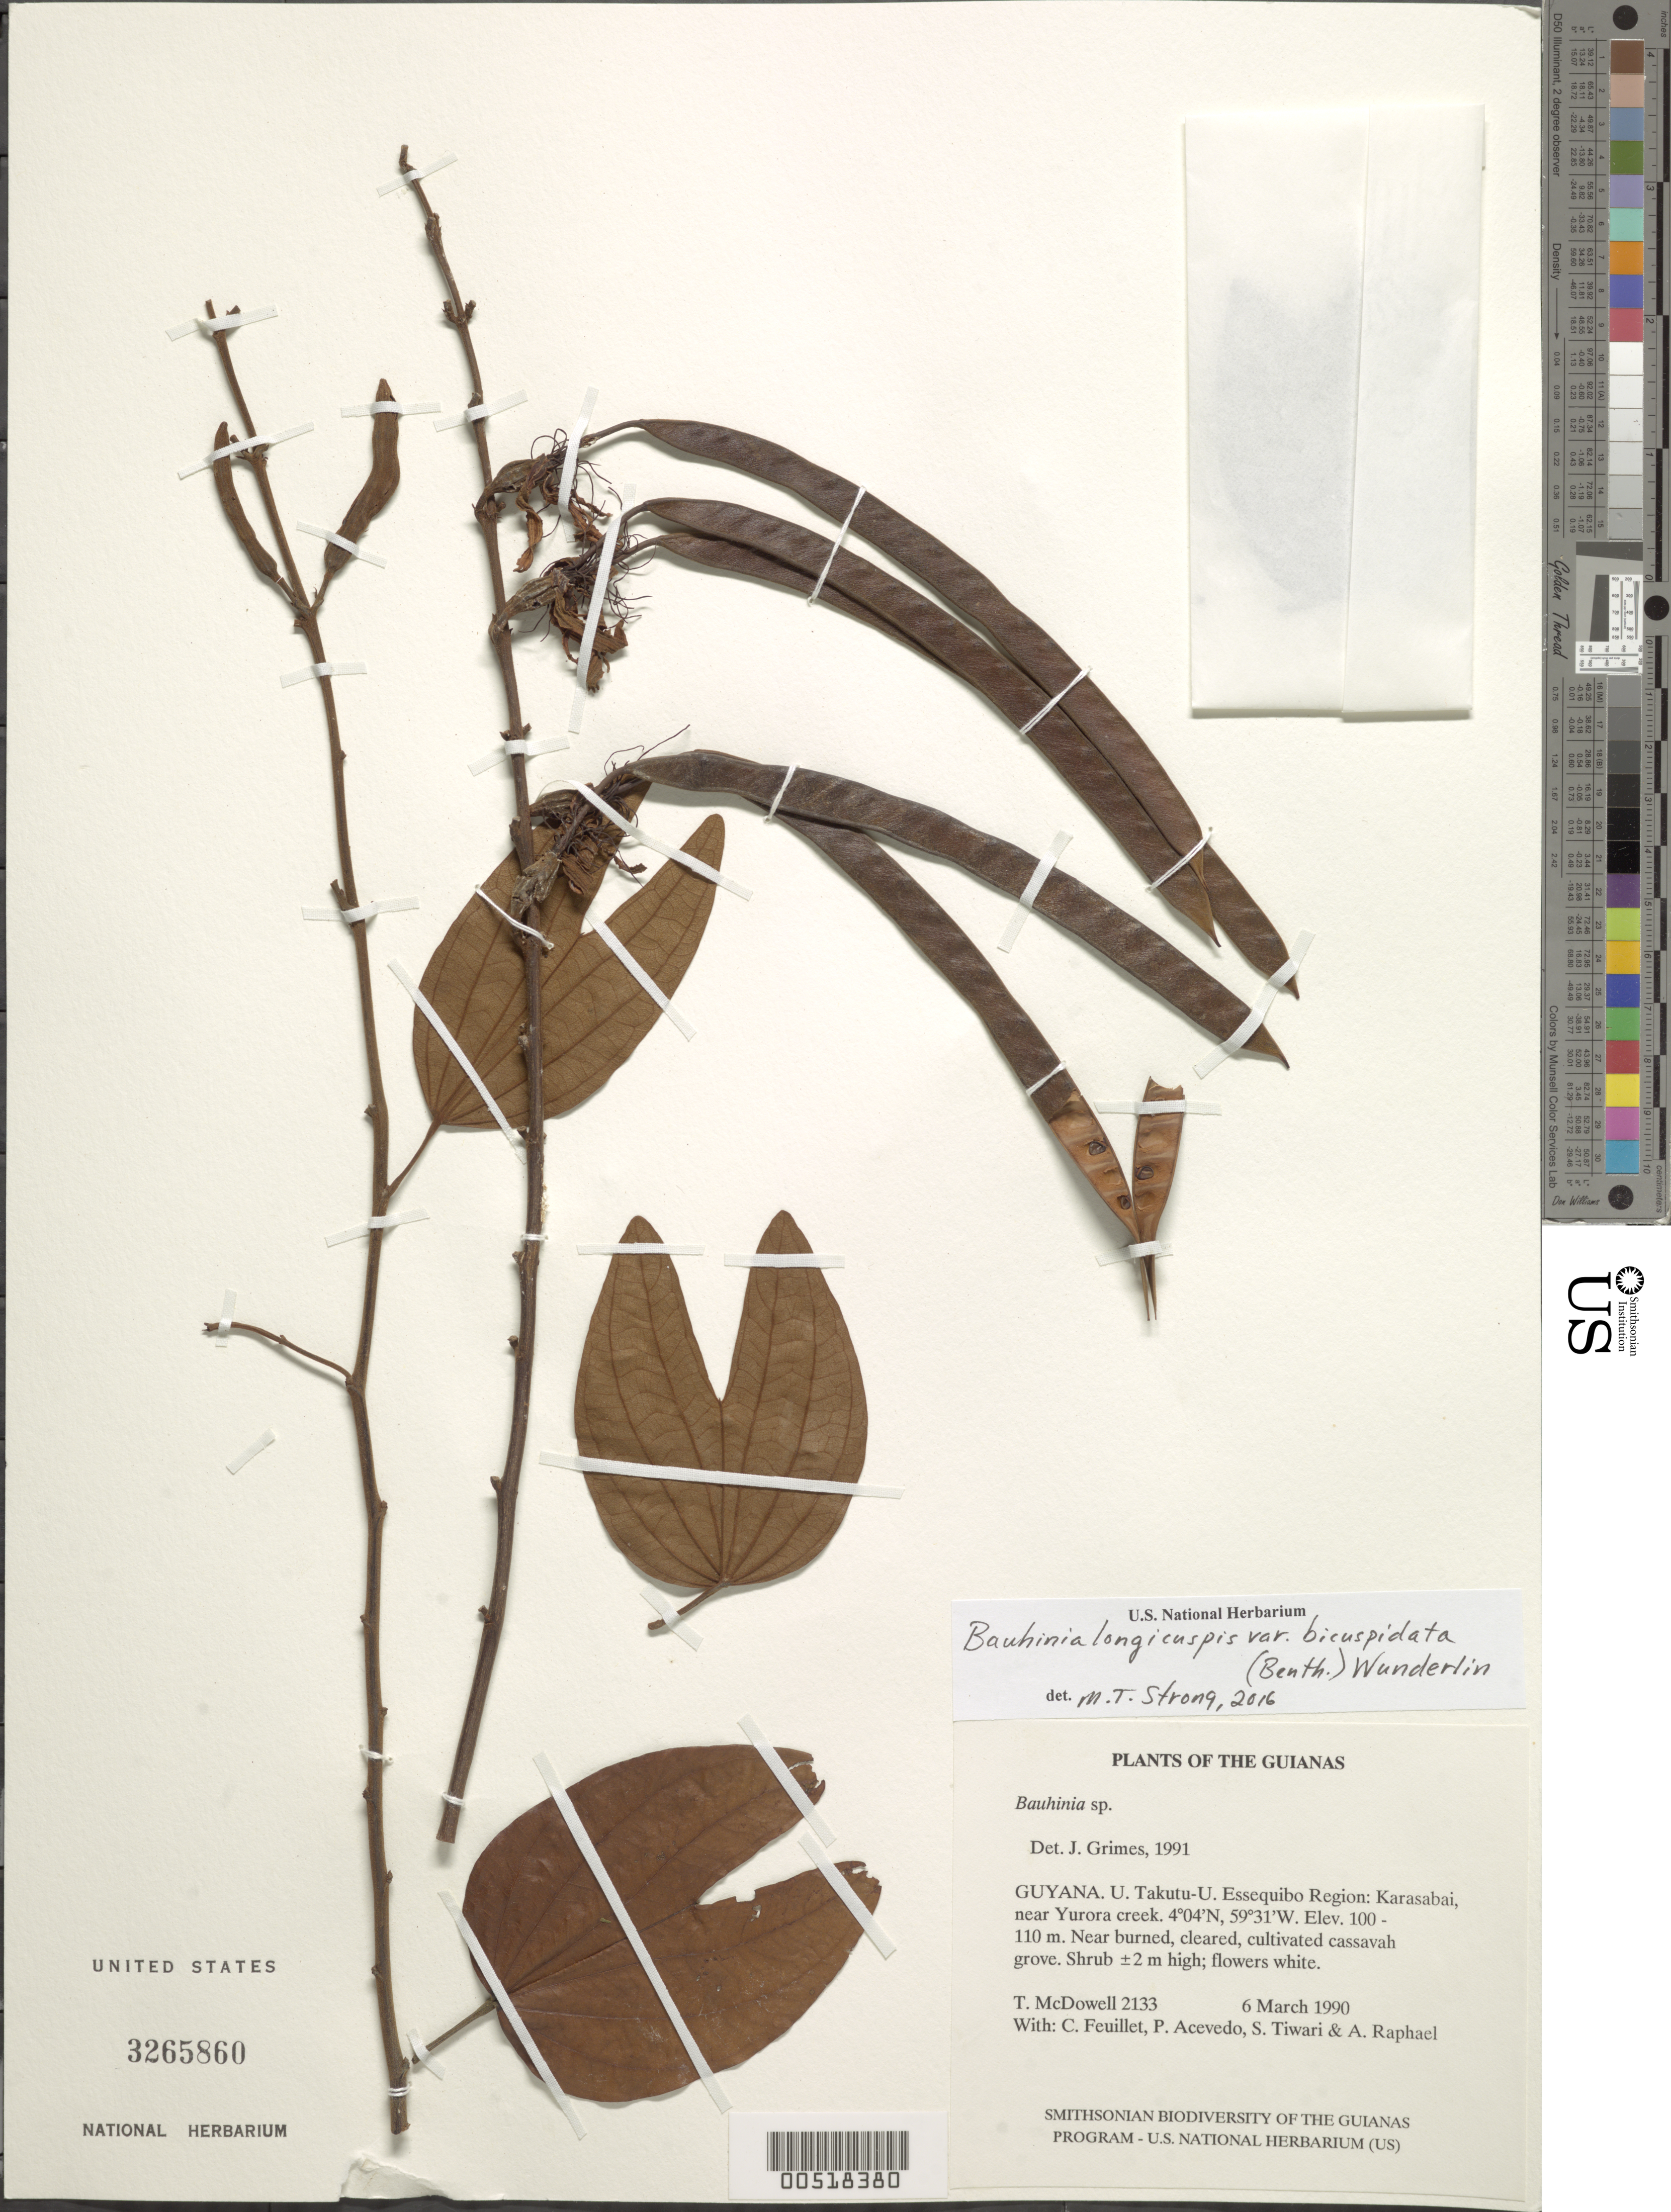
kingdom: Plantae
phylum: Tracheophyta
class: Magnoliopsida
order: Fabales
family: Fabaceae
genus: Bauhinia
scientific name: Bauhinia longicuspis var. bicuspidata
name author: (Benth.) Wunderlin ex G.P. Lewis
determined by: Strong, M. T., (US), Smithsonian Institution - National Museum of Natural History (UNITED STATES)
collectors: T. McDowell, C. Feuillet, P. Acevedo-Rodr., S. Tiwari & A. Raphael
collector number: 2133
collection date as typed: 6 March 1990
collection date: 1990-03-06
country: Guyana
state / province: U. Takutu-U. Essequibo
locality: Karasabai, near Yurora creek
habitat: Near burned, cleared, cultivated cassava grove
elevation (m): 100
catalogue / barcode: US 3265860